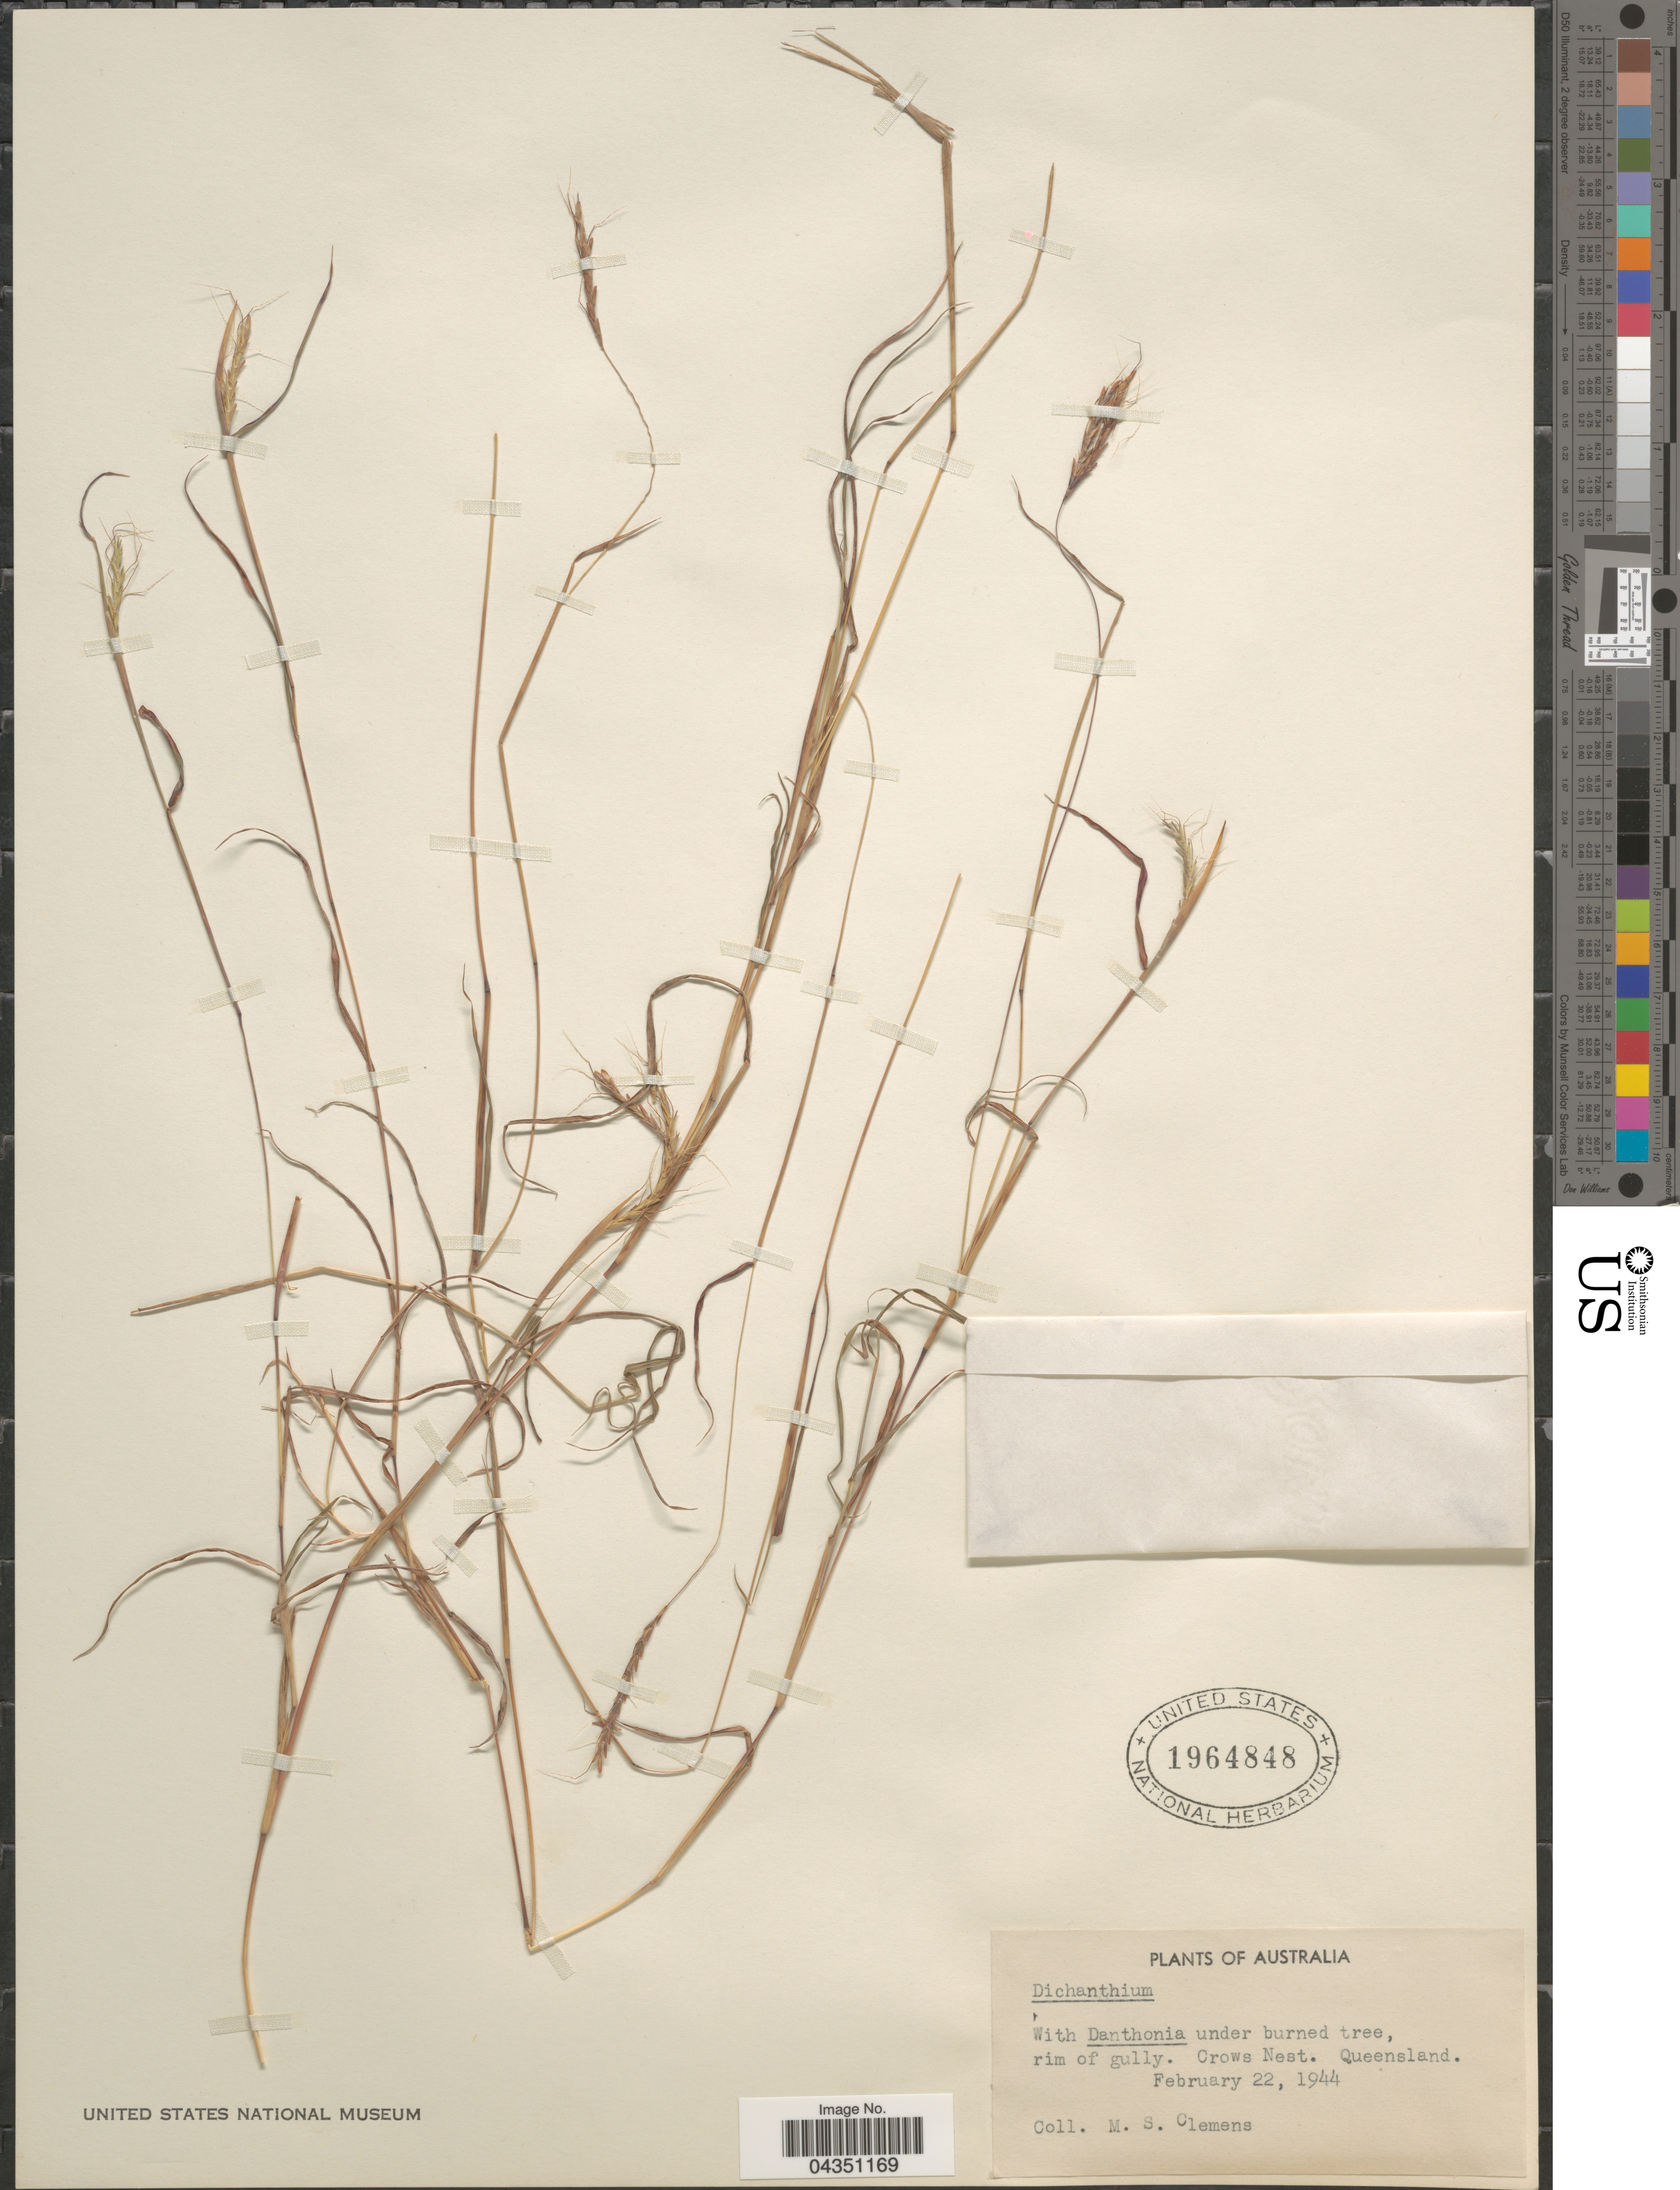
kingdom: Plantae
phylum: Tracheophyta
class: Liliopsida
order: Poales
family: Poaceae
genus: Dichanthium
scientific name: Dichanthium sp.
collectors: M. S. Clemens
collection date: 1944-02-22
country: Australia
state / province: Queensland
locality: Crows Nest.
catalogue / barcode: US 1964848